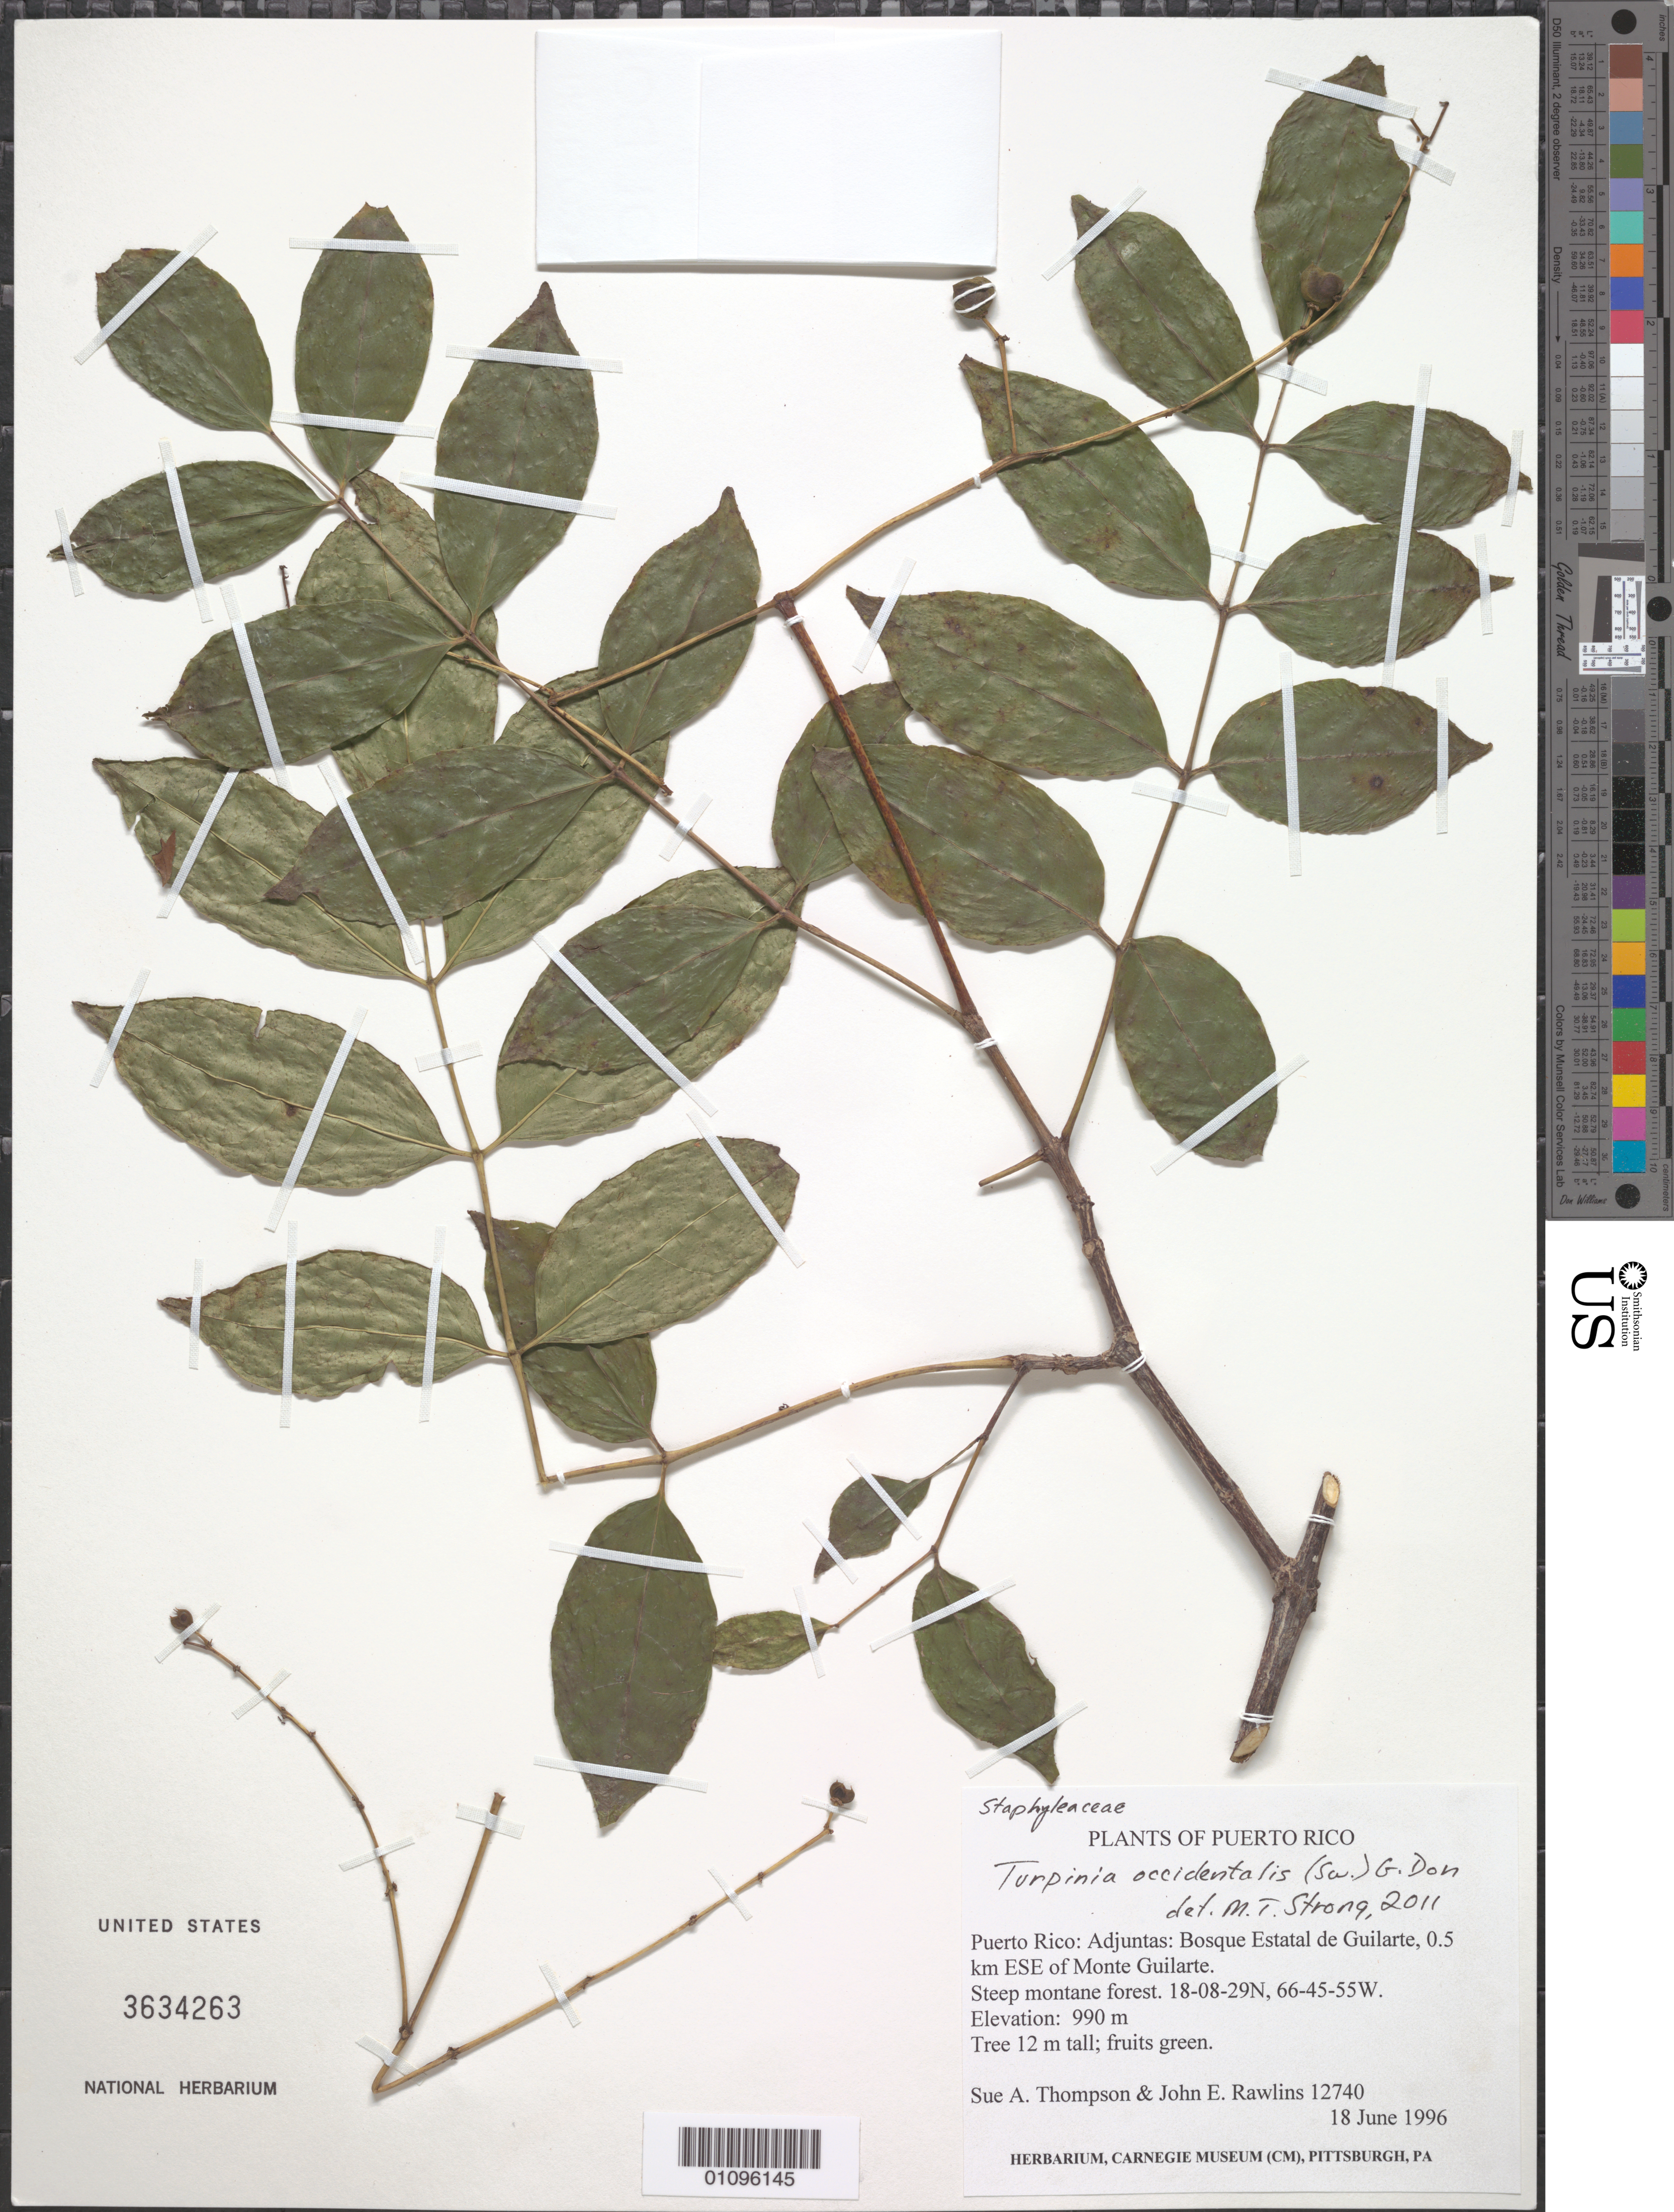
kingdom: Plantae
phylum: Tracheophyta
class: Magnoliopsida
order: Crossosomatales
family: Staphyleaceae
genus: Turpinia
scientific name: Turpinia occidentalis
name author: (Sw.) G. Don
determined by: Strong, M. T., (US), Smithsonian Institution - National Museum of Natural History (UNITED STATES)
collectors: S. A. Thompson & J. Rawlins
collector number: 12740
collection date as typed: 18 Jun 1996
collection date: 1996-06-18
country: Puerto Rico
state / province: Adjuntas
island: Puerto Rico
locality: Bosque Estatal de Guilarte, 0.5 km ESE of Monte Guilarte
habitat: Steep montane forest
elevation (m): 990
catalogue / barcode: US 3634263